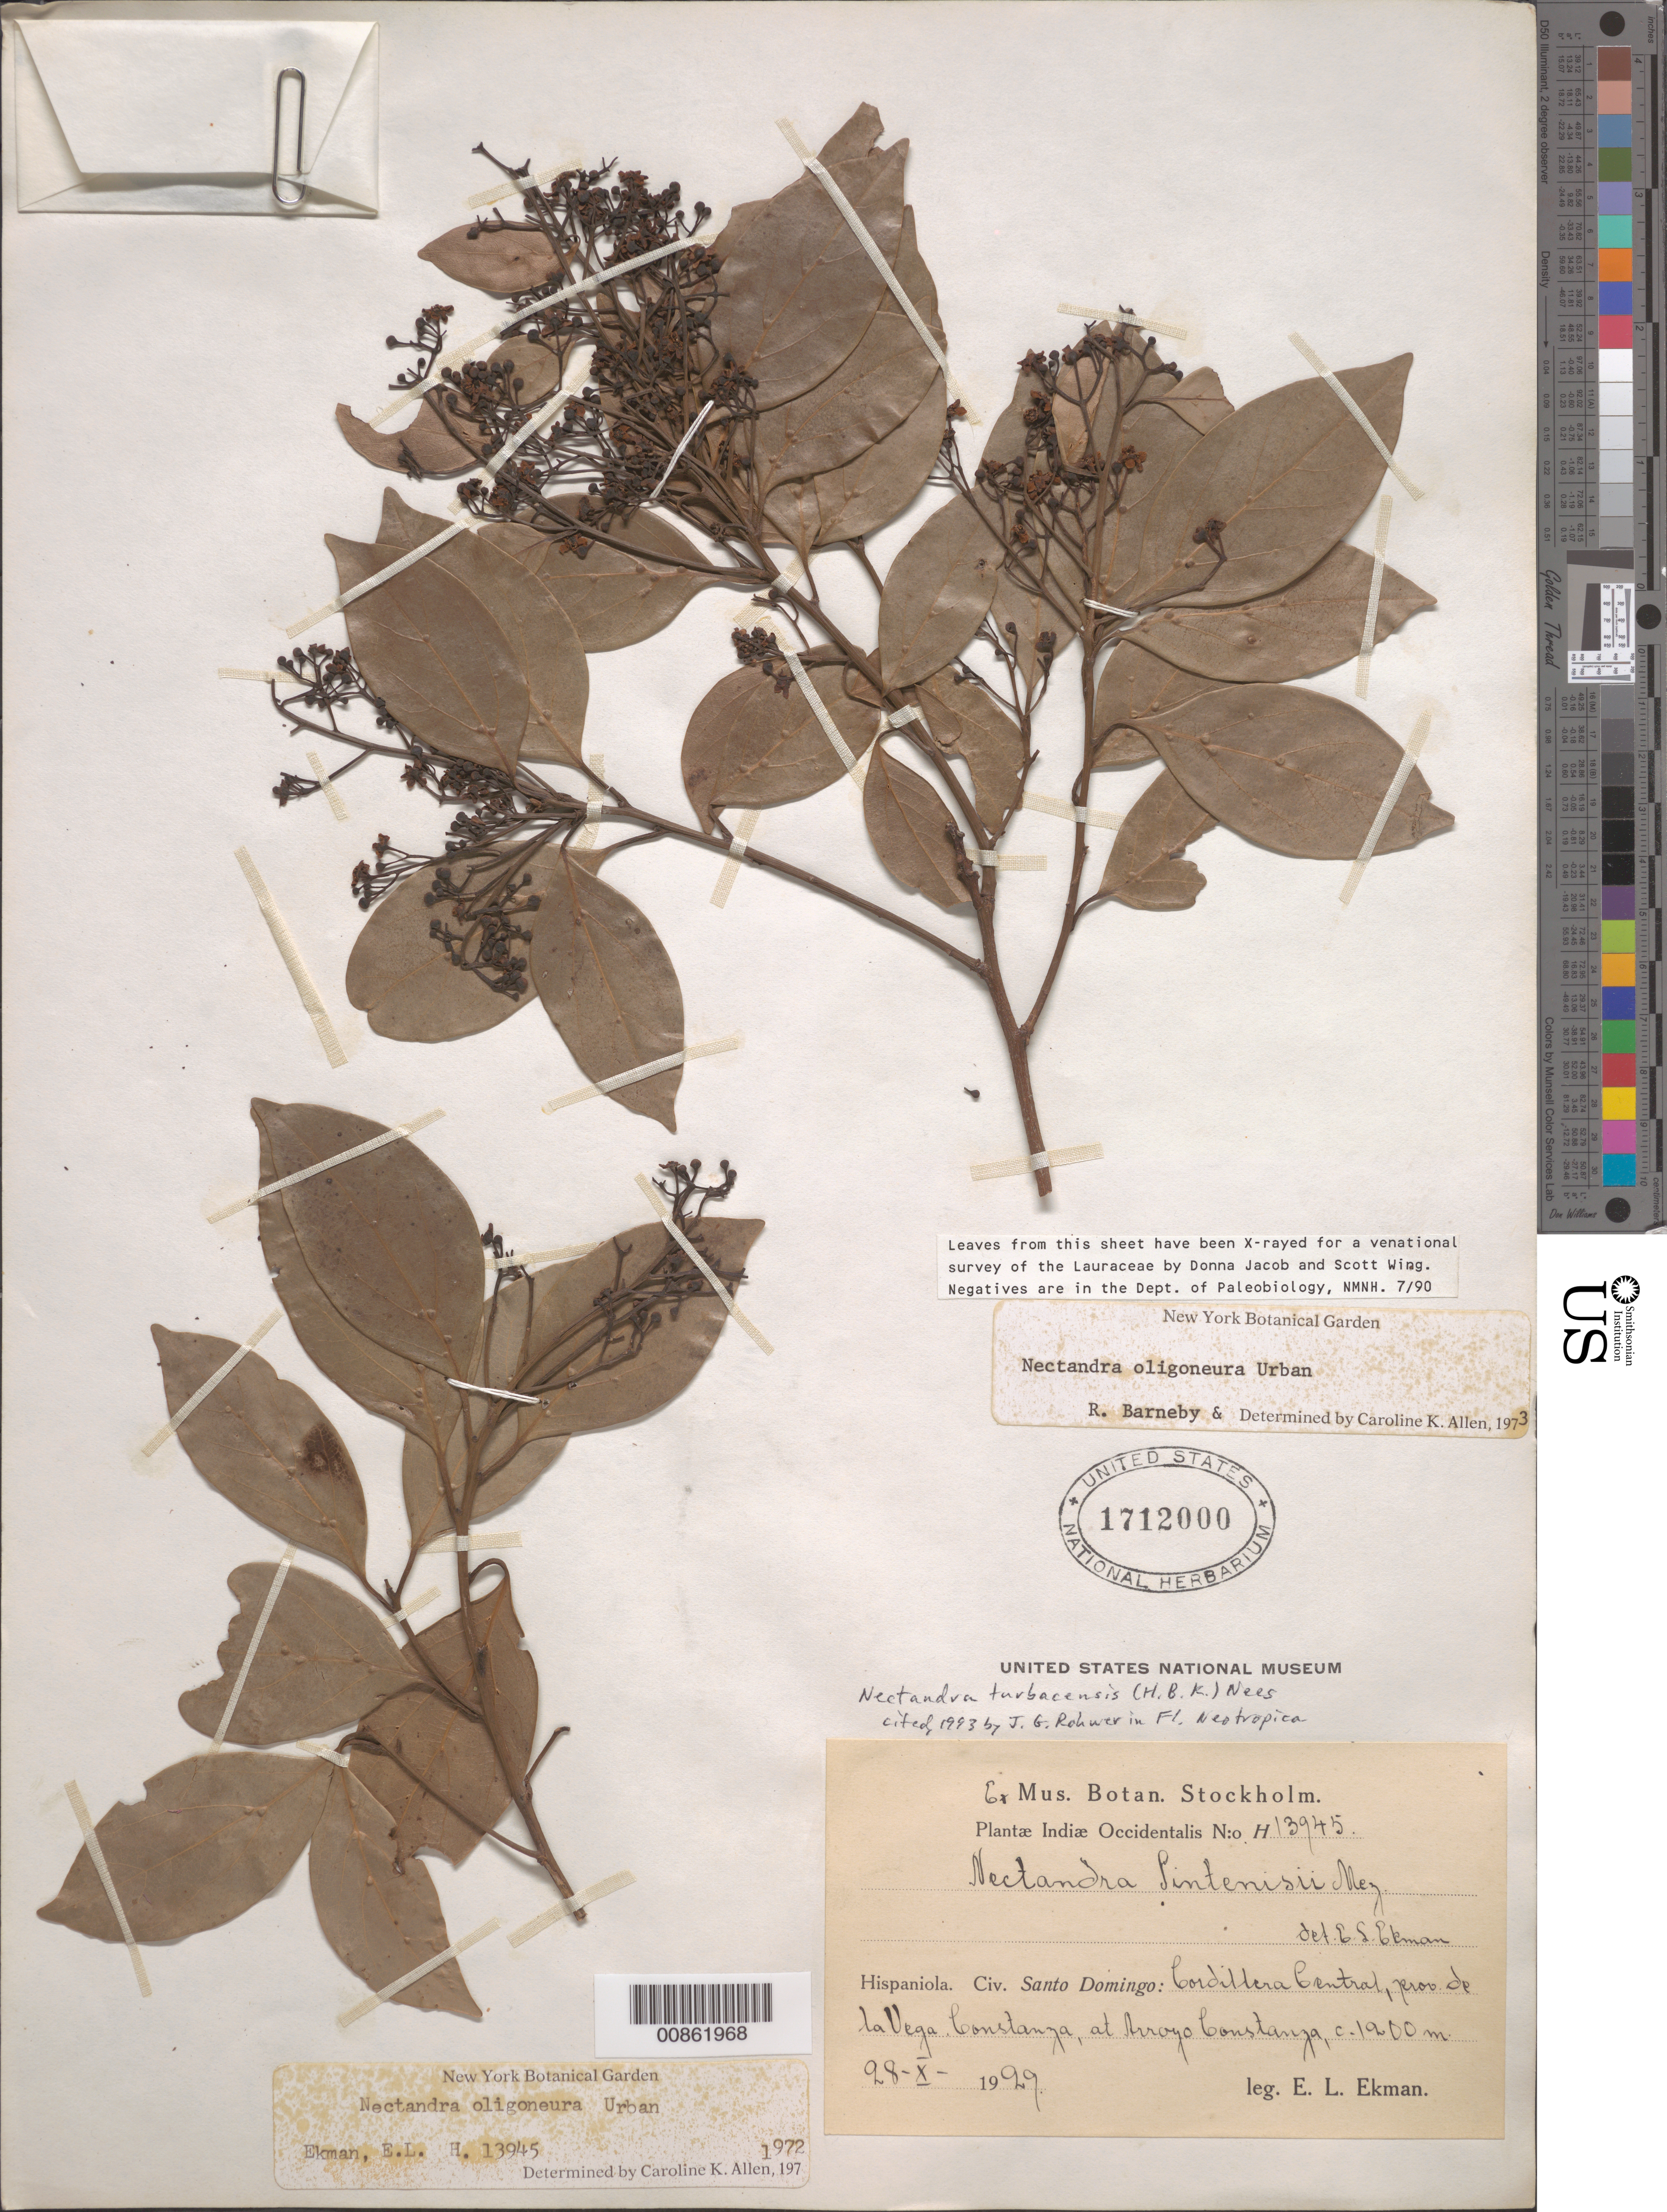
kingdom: Plantae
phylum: Tracheophyta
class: Magnoliopsida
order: Laurales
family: Lauraceae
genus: Nectandra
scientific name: Nectandra turbacensis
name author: (Kunth) Nees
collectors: E. L. Ekman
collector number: H 13945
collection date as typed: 28 Oct 1929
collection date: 1929-10-28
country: Dominican Republic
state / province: La Vega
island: Hispaniola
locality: Cordillera Central, Constanza, at Arroyo Constanza.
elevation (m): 1200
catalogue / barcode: US 1712000